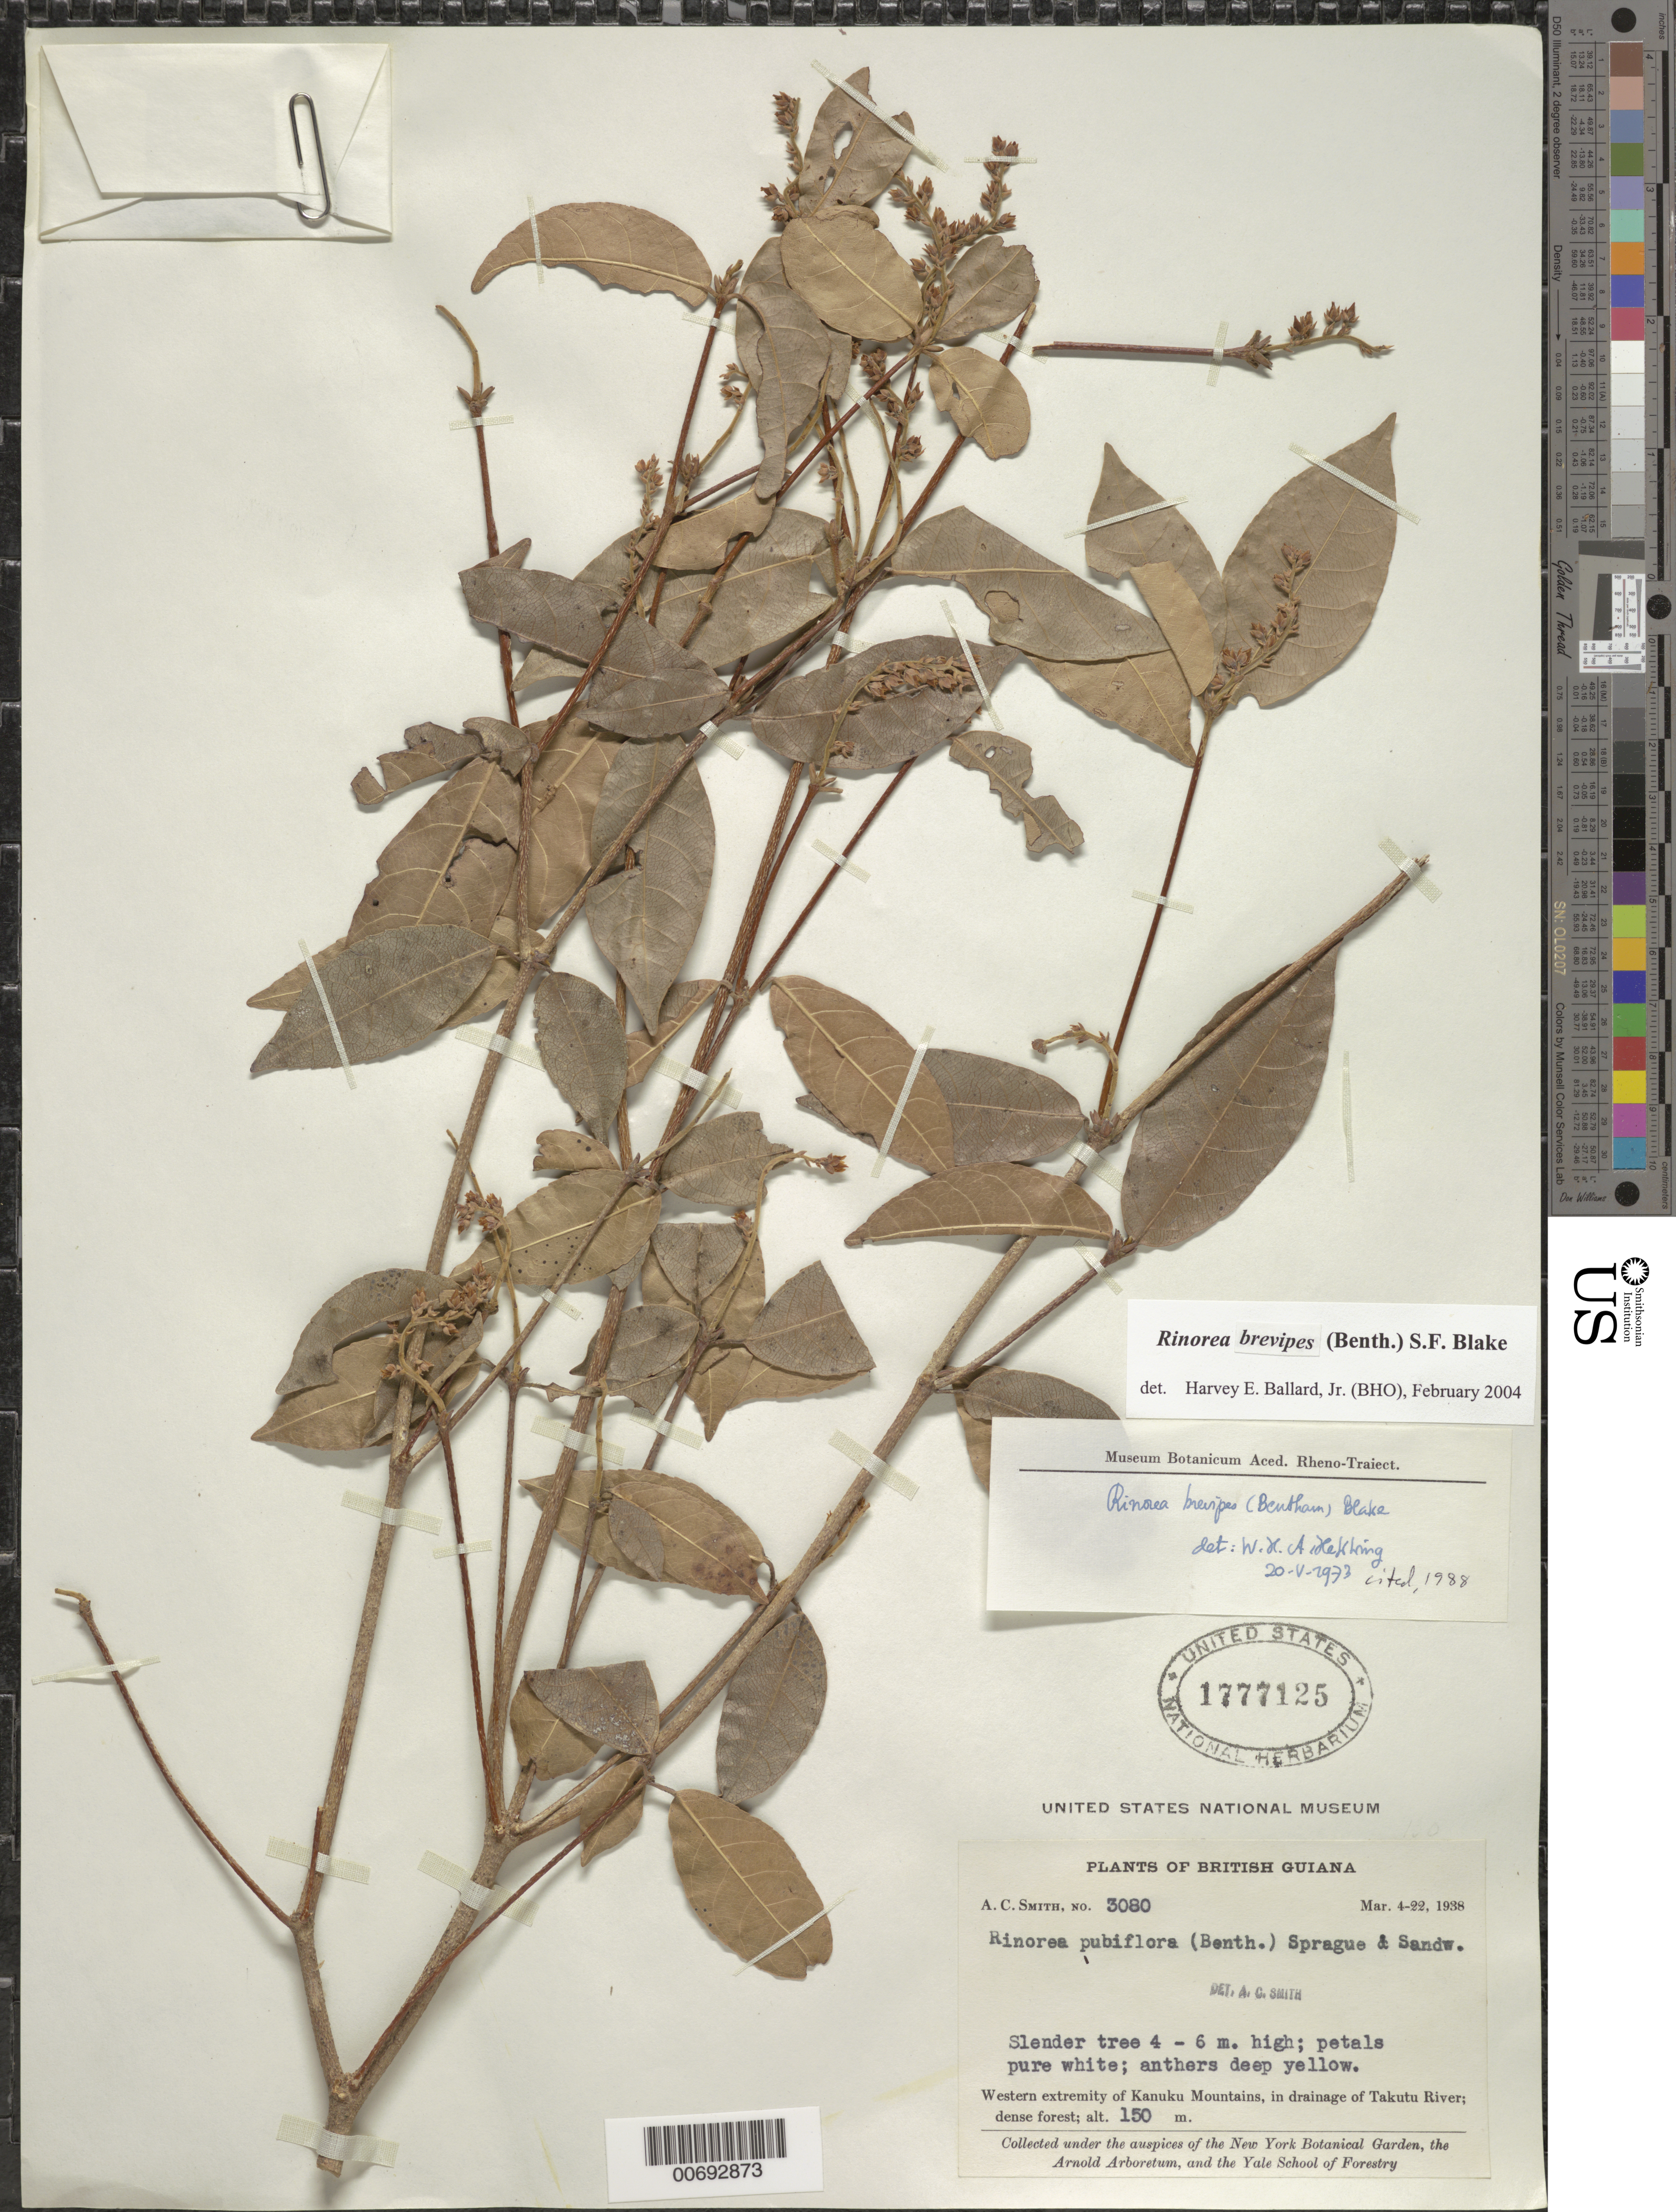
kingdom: Plantae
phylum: Tracheophyta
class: Magnoliopsida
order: Malpighiales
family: Violaceae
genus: Rinorea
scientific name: Rinorea brevipes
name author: (Benth.) S.F. Blake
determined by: Ballard, Harvey E.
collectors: A. C. Smith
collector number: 3080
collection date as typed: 4-Mar-38 to 22-Mar-38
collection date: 1938-03-04/1938-03-22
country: Guyana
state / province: U. Takutu-U. Essequibo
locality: Kanuku Mts., drainage of Takutu R., western extremity of Kanuku Mountains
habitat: Dense forest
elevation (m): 150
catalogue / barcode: US 1777125